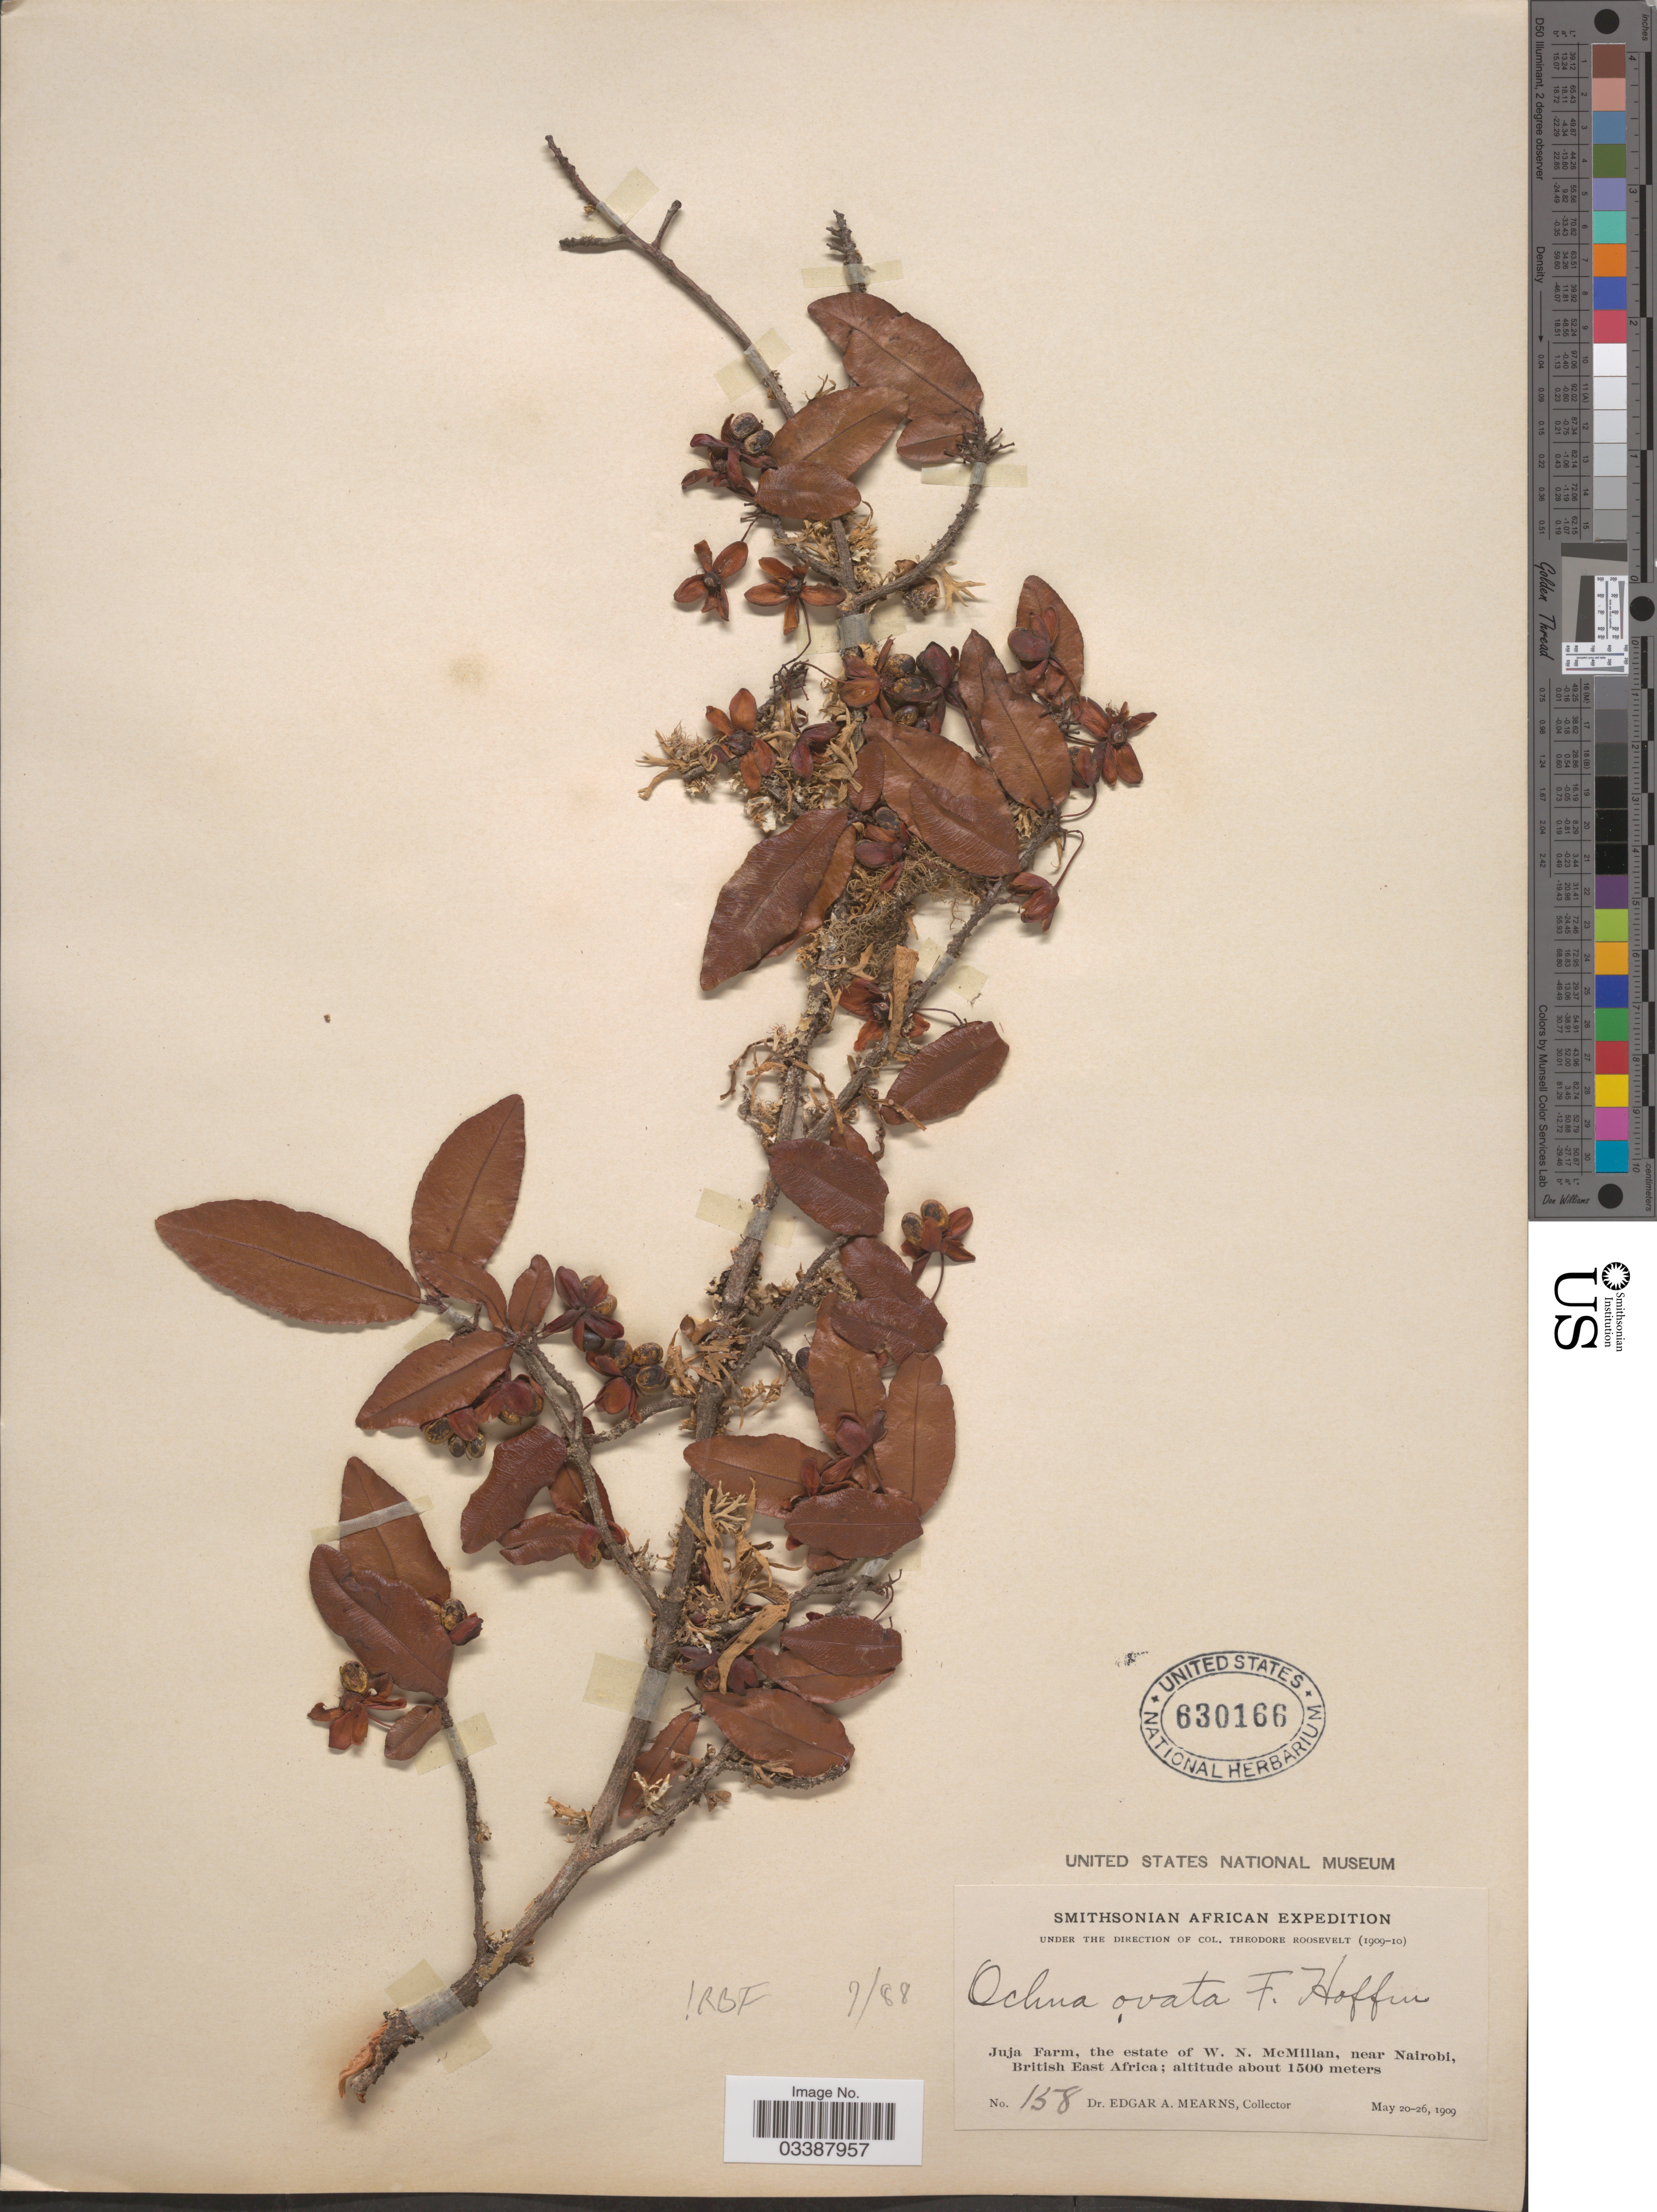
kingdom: Plantae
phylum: Tracheophyta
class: Magnoliopsida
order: Malpighiales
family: Ochnaceae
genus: Ochna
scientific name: Ochna ovata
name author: F. Hoffm.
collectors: E. A. Mearns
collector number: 158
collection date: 1909-05-20/1909-05-26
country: Kenya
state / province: Nairobi Area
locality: Juja Farm, the estate of W. N. McMillan, near Nairobi, British East Africa.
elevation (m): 1500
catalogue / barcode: US 630166